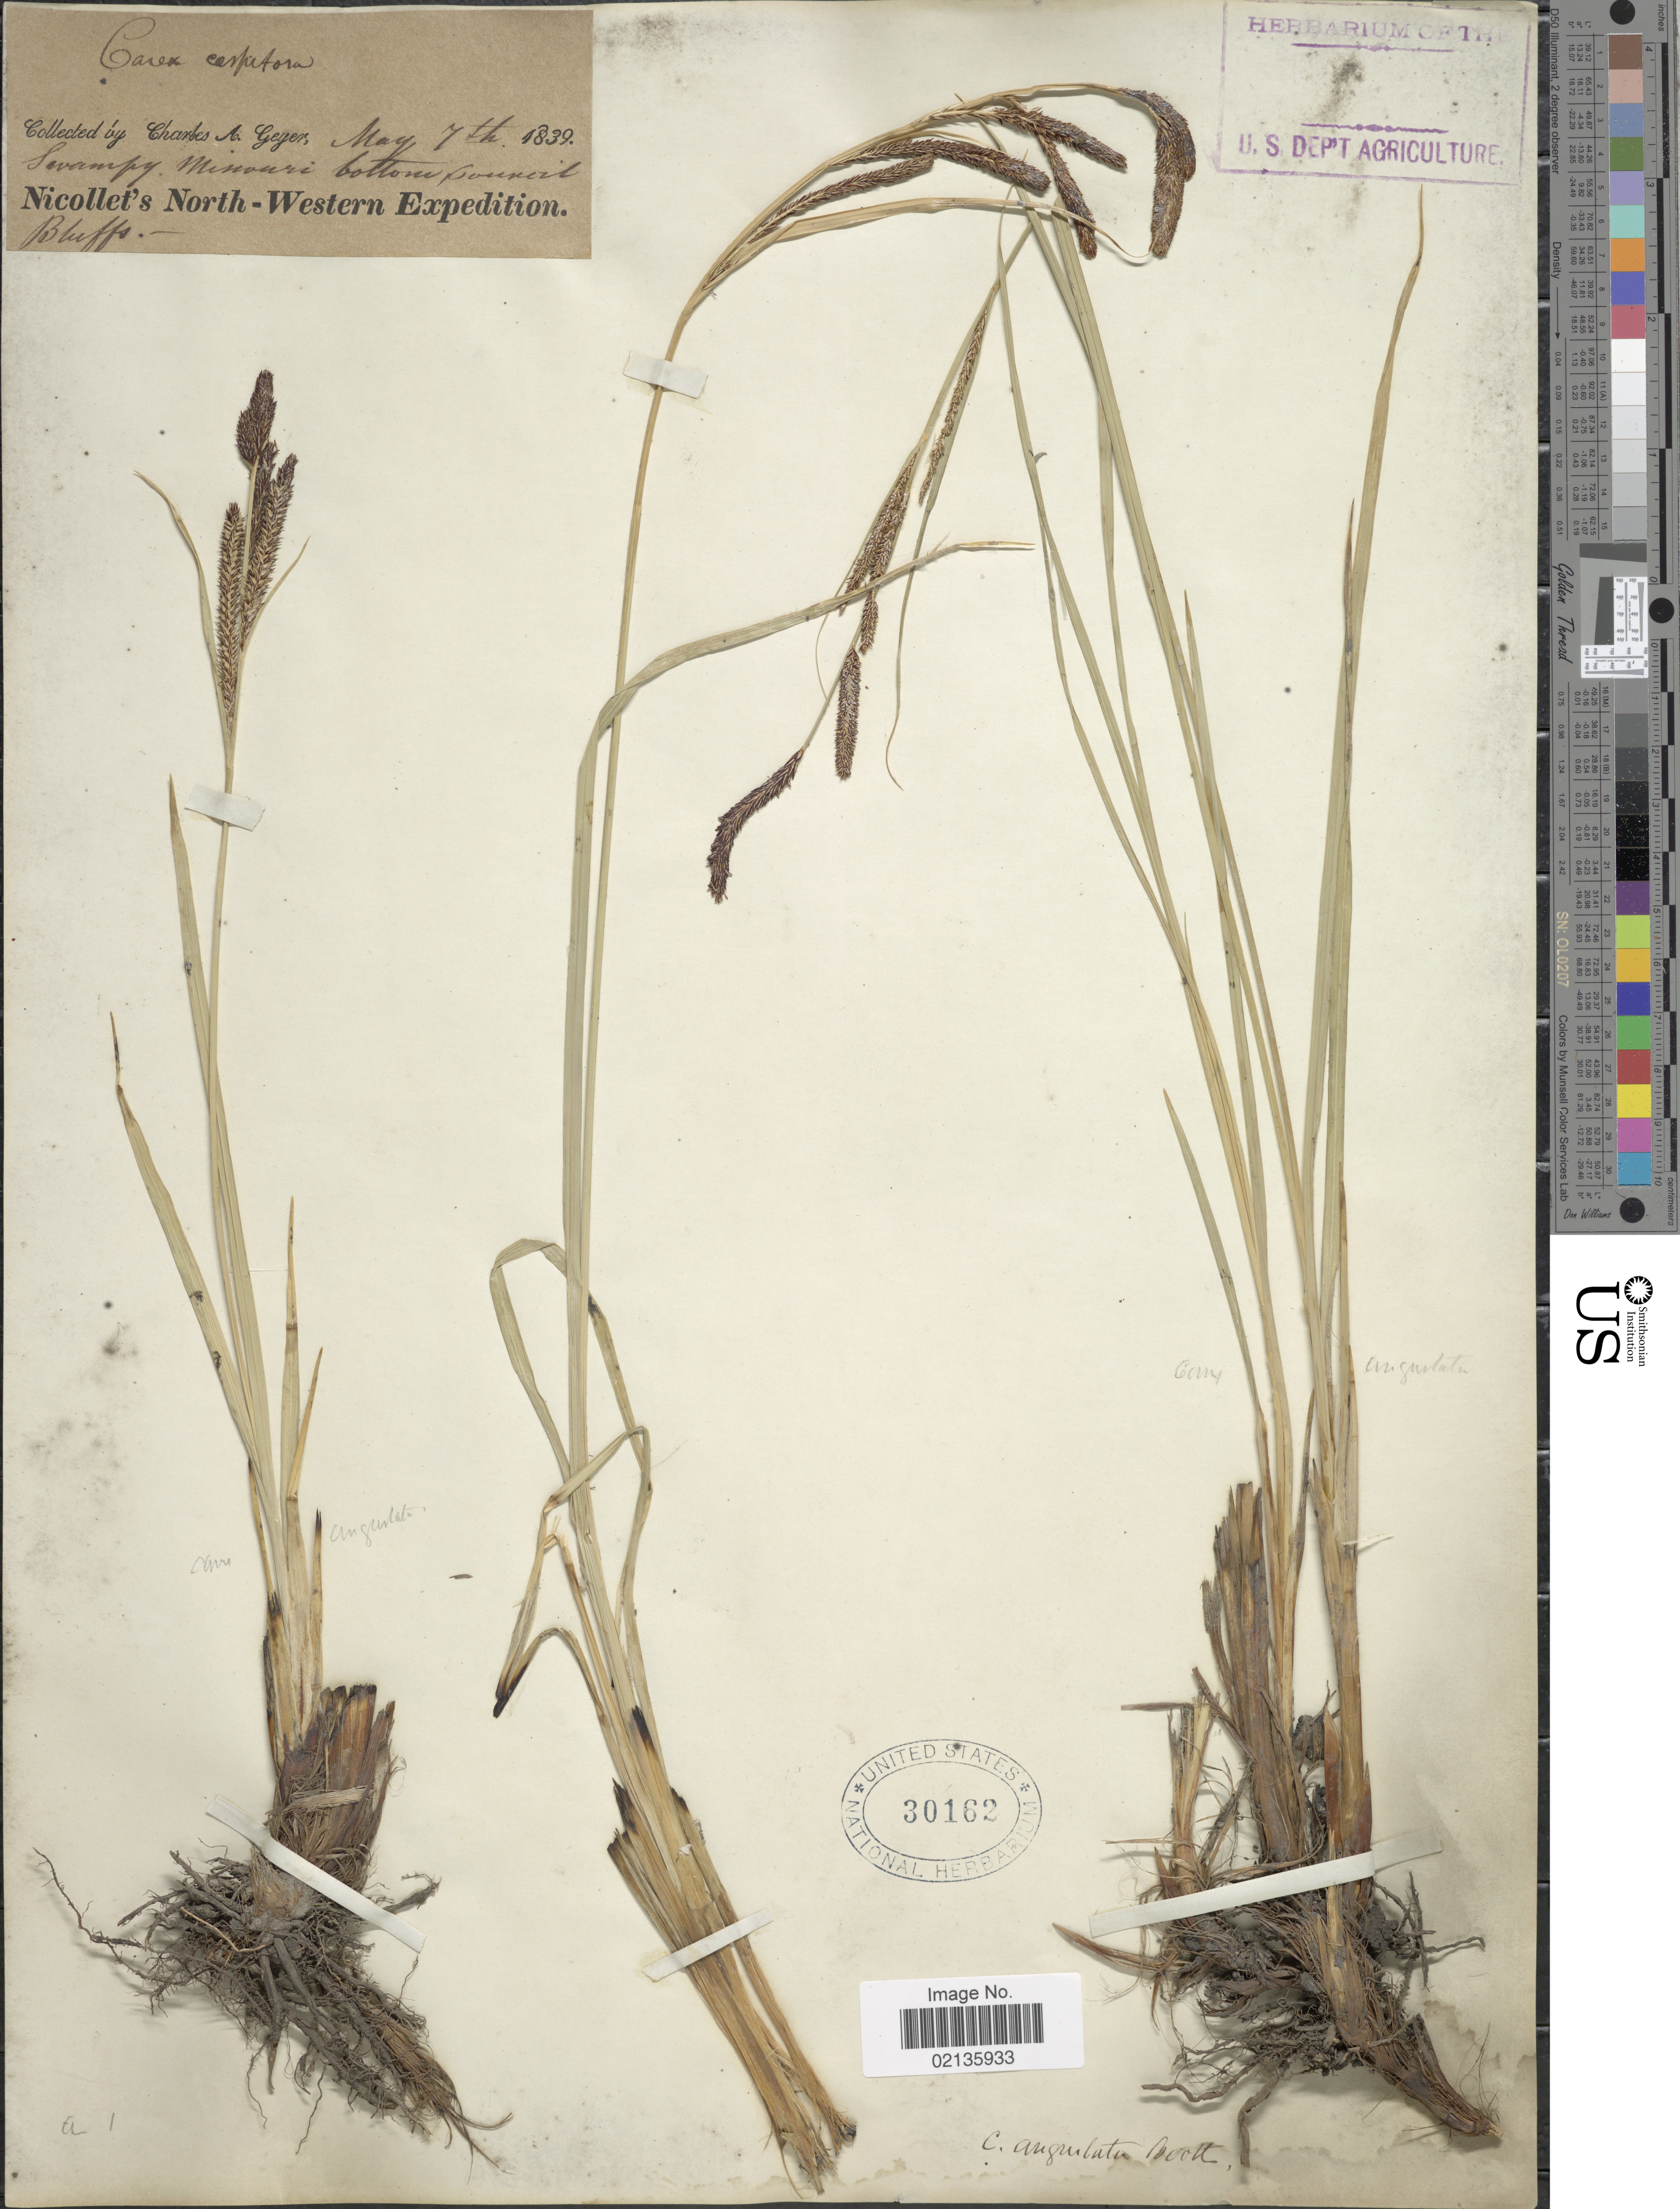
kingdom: Plantae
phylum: Tracheophyta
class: Liliopsida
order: Poales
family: Cyperaceae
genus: Carex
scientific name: Carex stricta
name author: Lam.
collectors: C. A. Geyer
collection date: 1839-05-07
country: United States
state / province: Iowa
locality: North-Western, Swampy Missouri bottom Council Bluffs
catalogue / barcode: US 30162